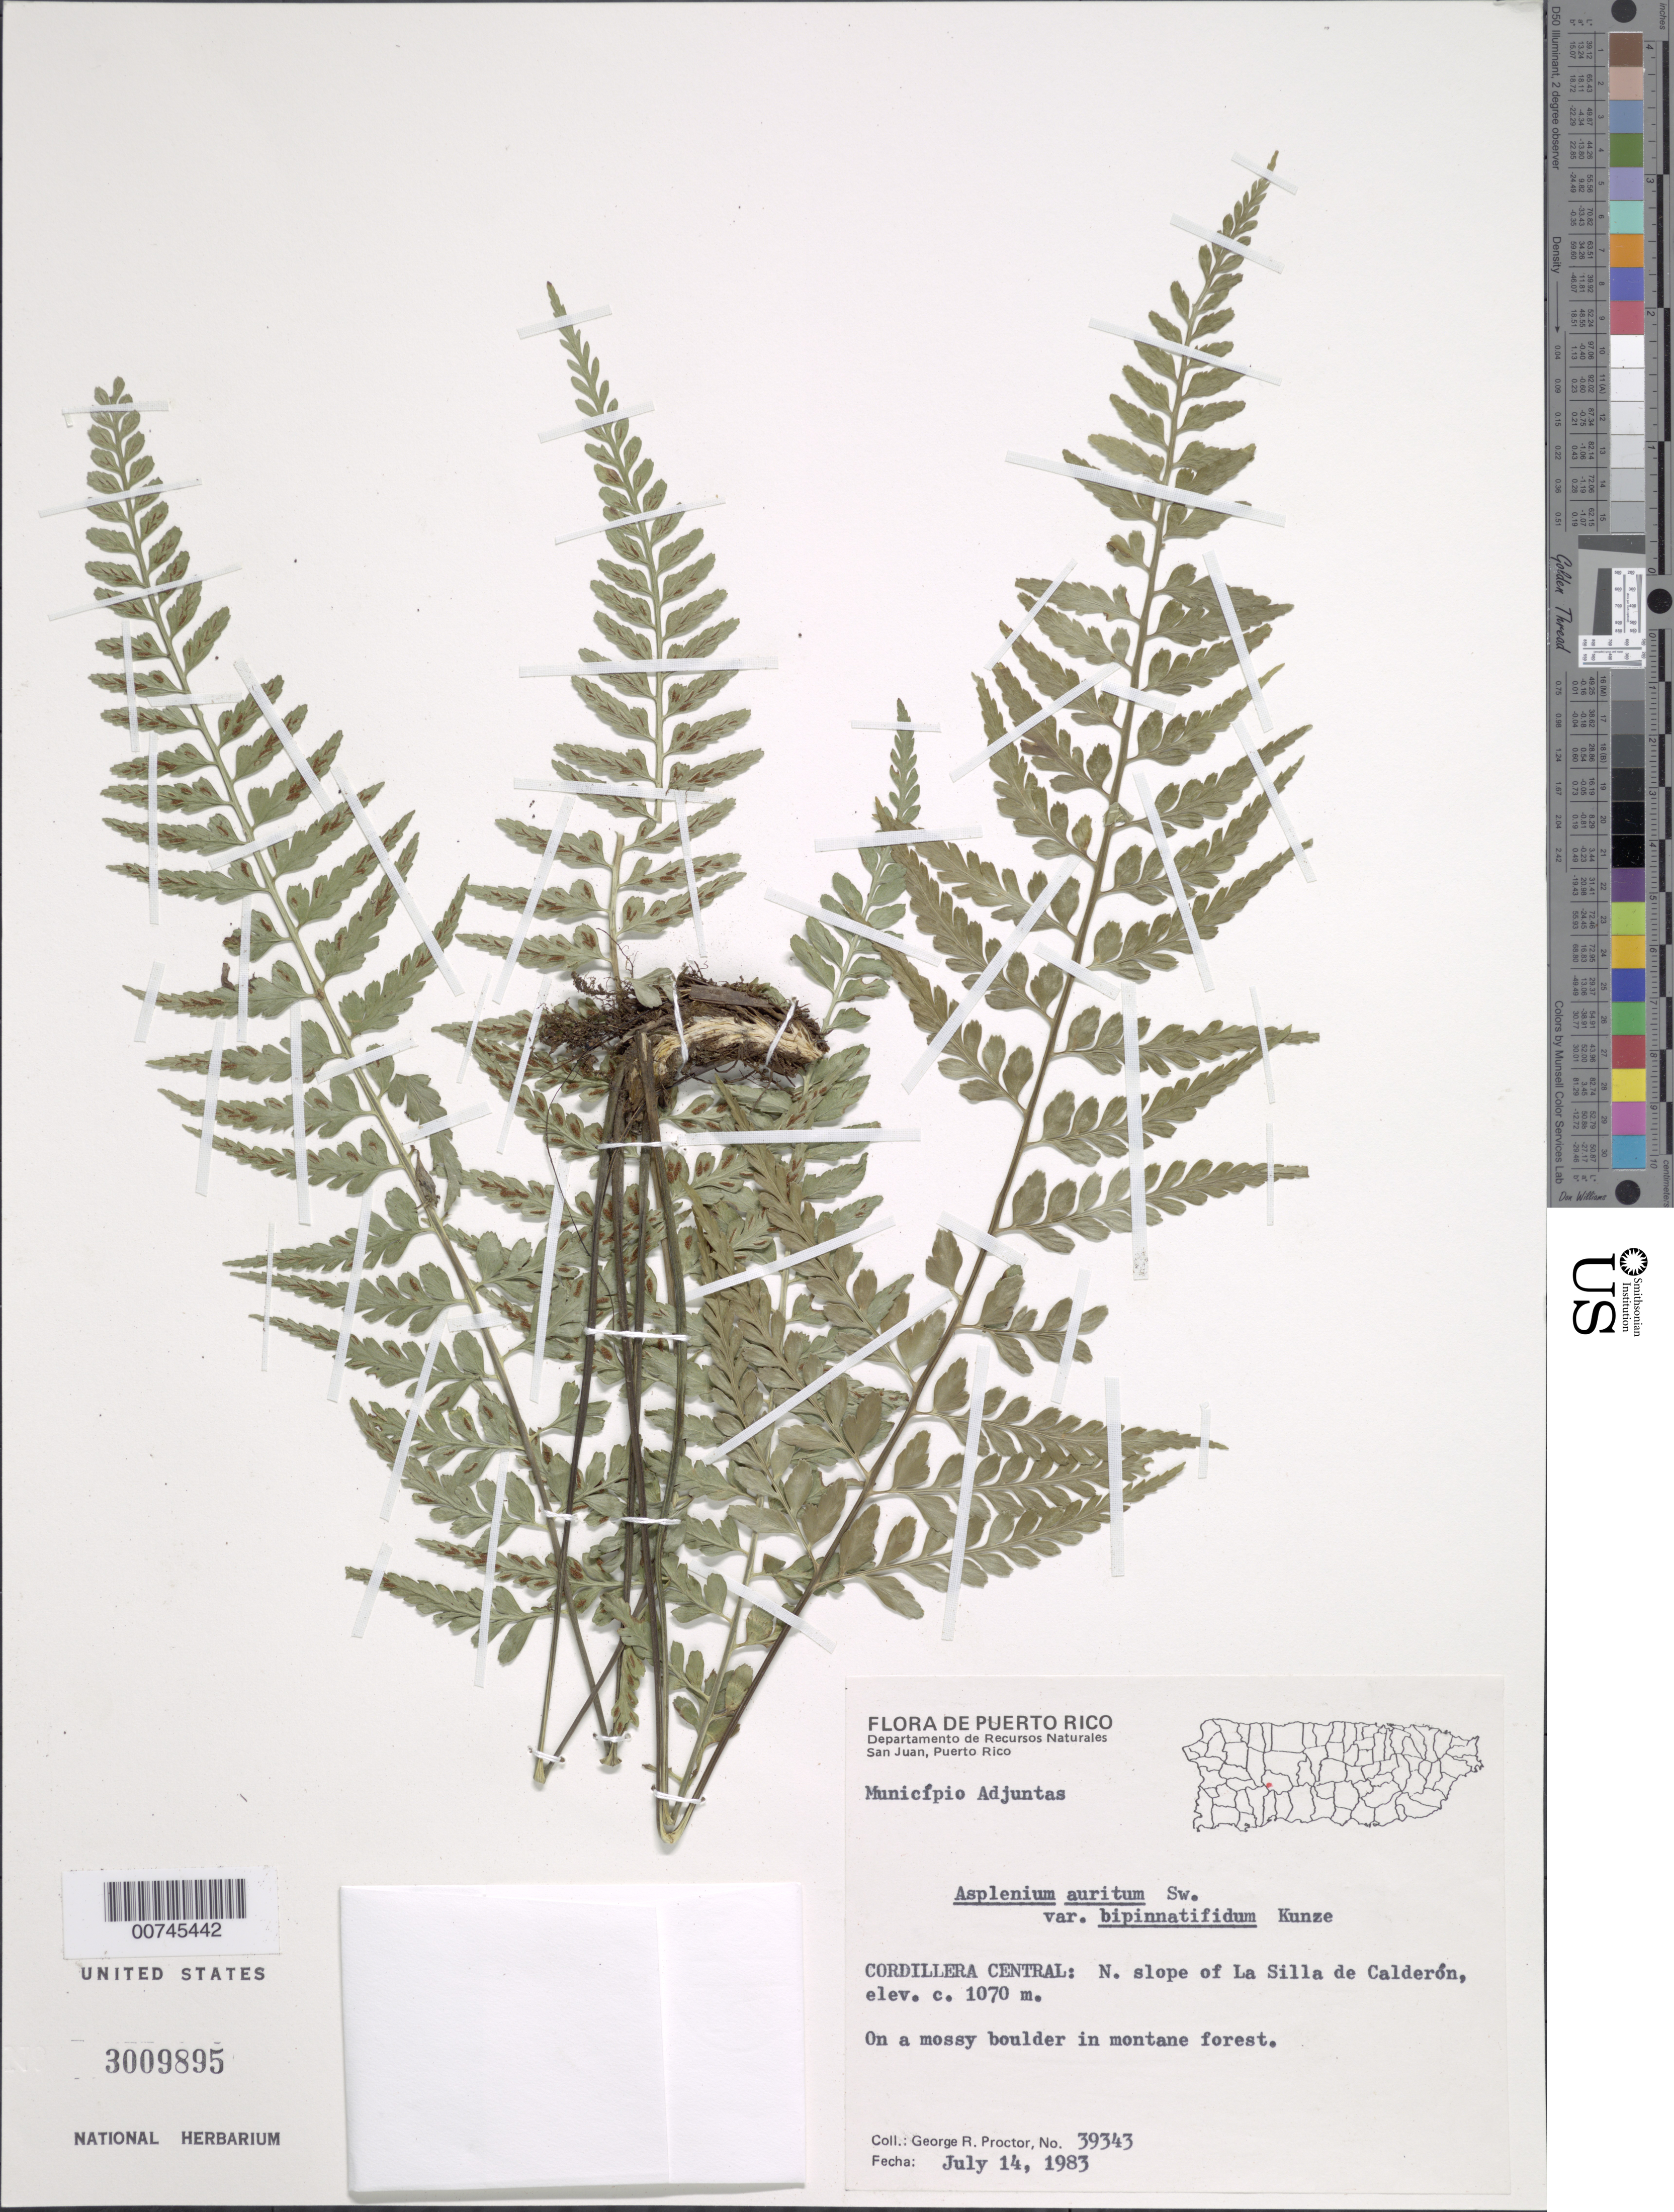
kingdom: Plantae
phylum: Tracheophyta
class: Polypodiopsida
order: Polypodiales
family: Aspleniaceae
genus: Asplenium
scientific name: Asplenium auritum var. bipinnatifidum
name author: Kunze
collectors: G. R. Proctor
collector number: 39343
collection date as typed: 14 Jul 1983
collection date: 1983-07-14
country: Puerto Rico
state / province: Adjuntas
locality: Cordillera Central: N slope of La Silla de Calderón, Municipio Adjuntas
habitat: On a mossy boulder in montane forest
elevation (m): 1070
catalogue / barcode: US 3009895